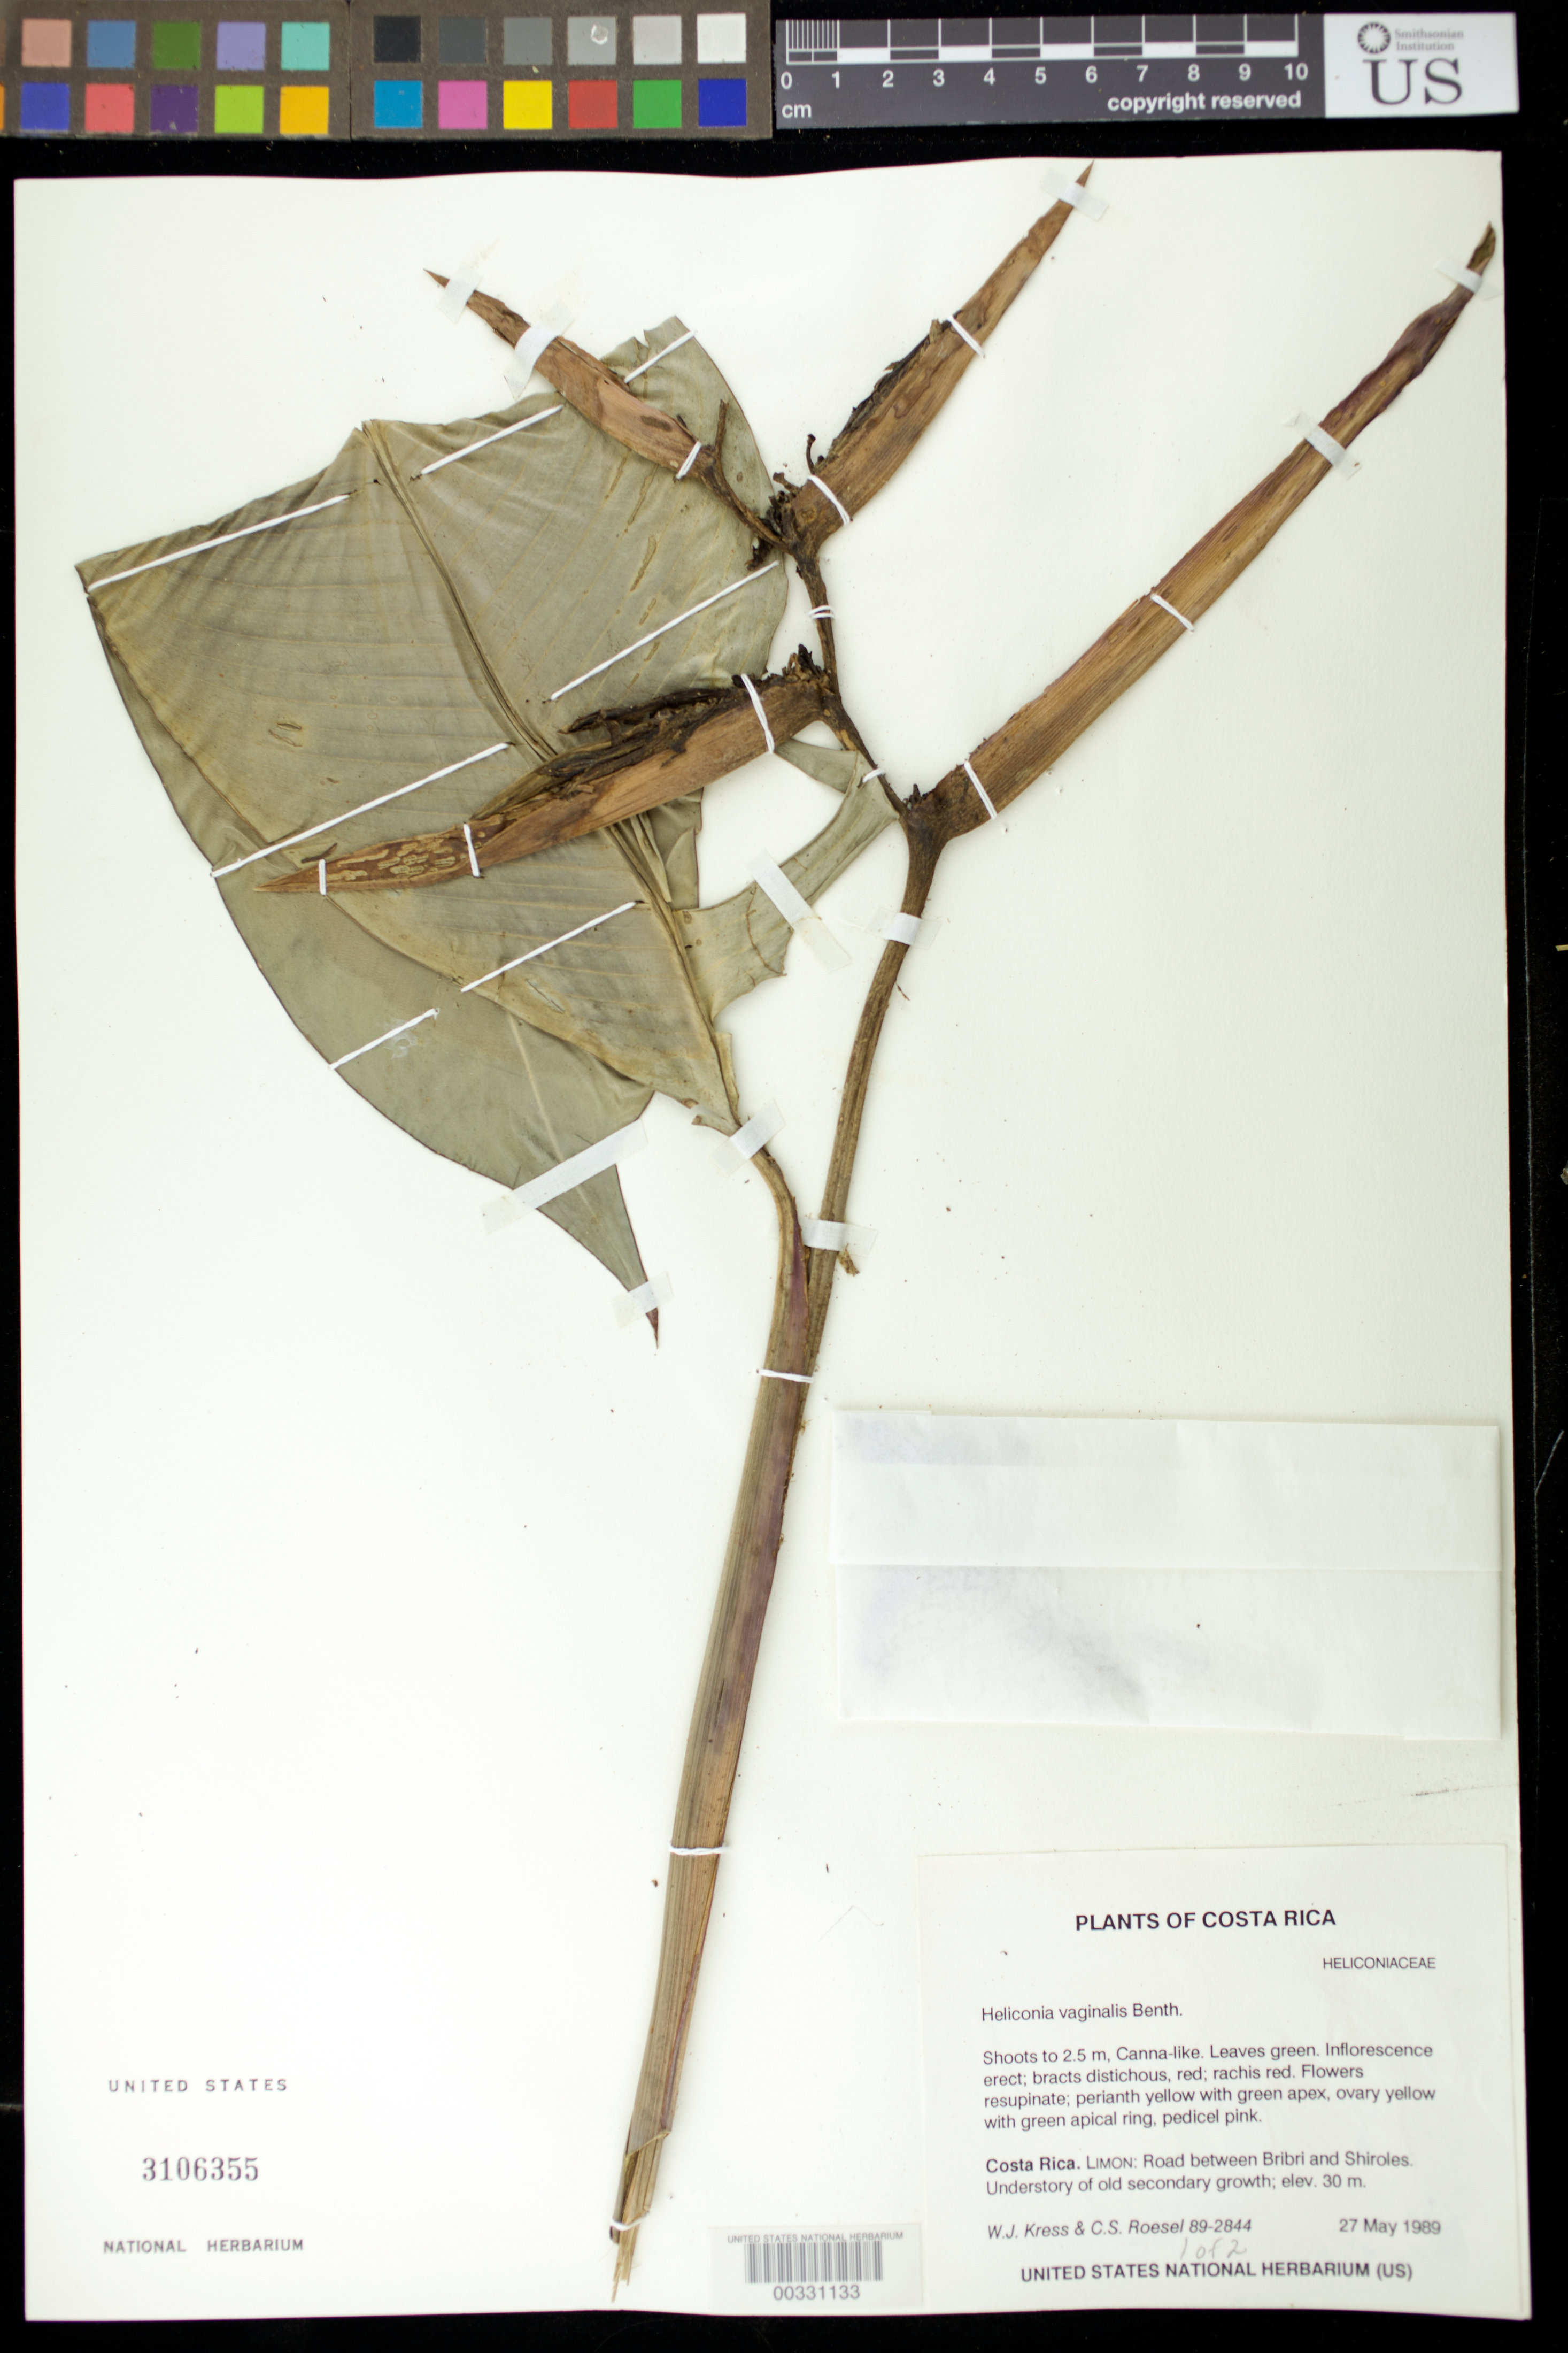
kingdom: Plantae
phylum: Tracheophyta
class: Liliopsida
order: Zingiberales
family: Heliconiaceae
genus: Heliconia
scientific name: Heliconia vaginalis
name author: Benth.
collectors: W. J. Kress & C. S. Roesel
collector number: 89-2844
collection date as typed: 27 May 1989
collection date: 1989-05-27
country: Costa Rica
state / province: Limón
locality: Road between bribri and shiroles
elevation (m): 30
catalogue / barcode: US 3106355